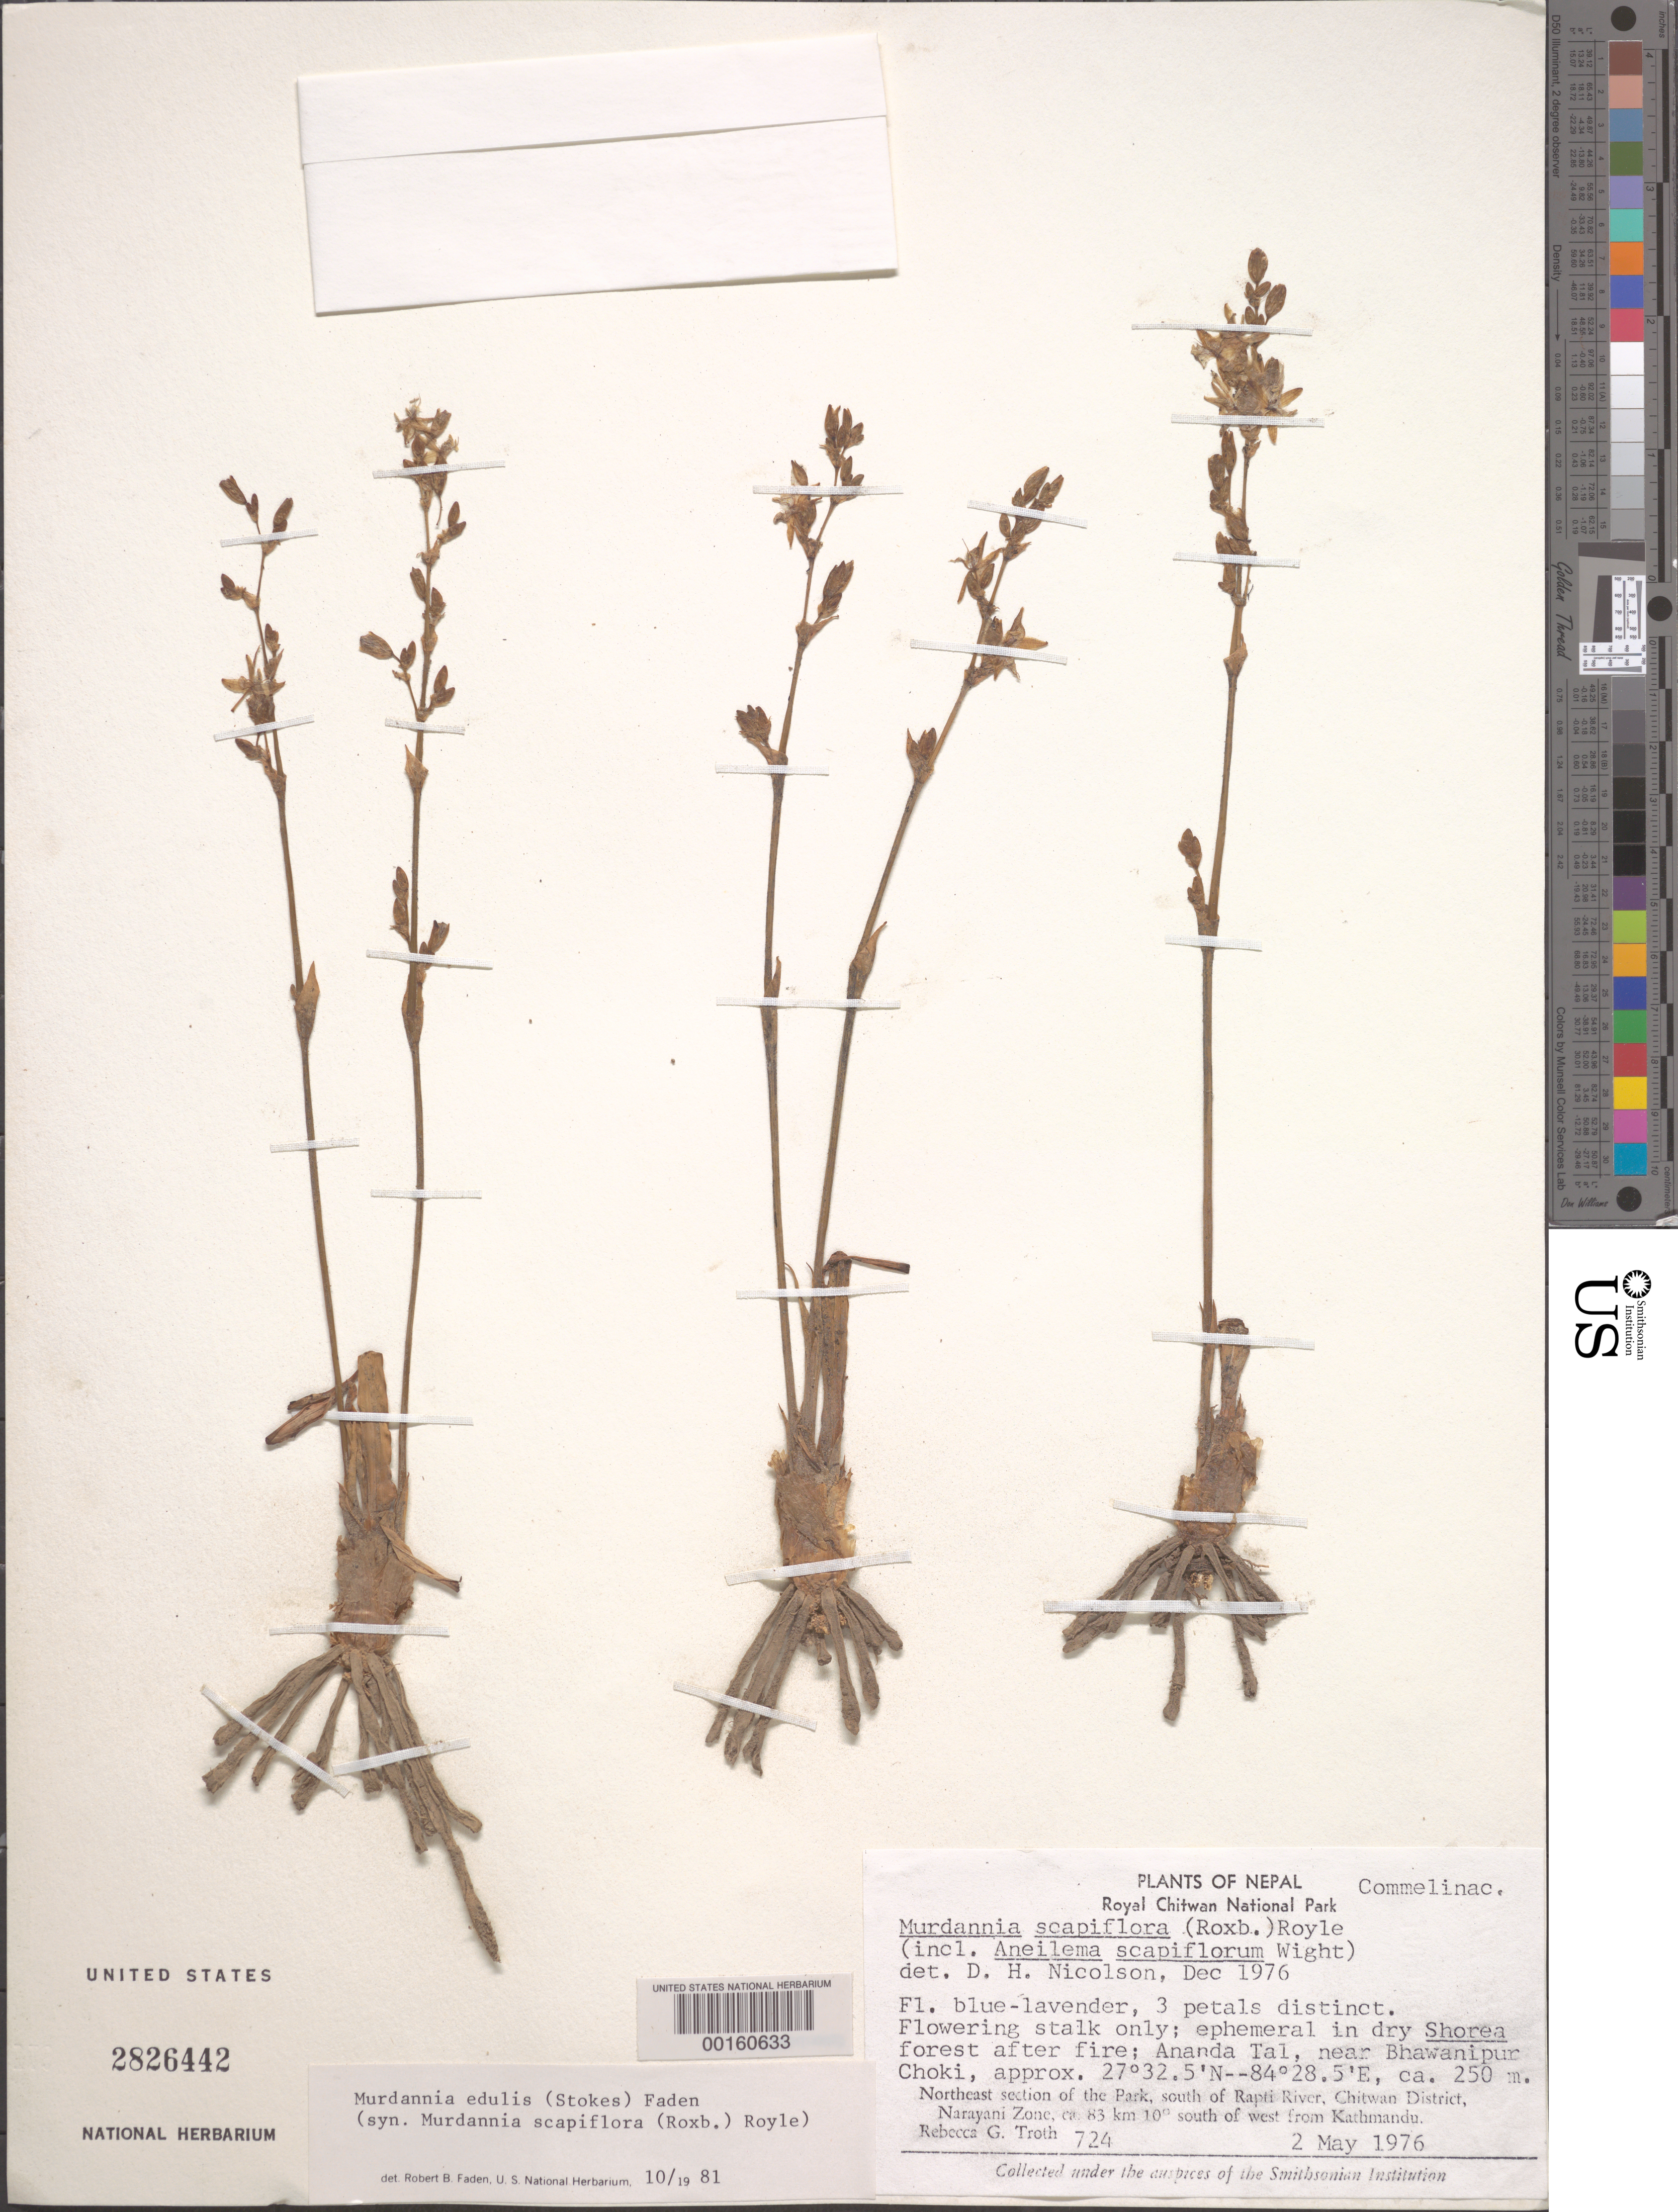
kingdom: Plantae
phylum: Tracheophyta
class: Liliopsida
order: Commelinales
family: Commelinaceae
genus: Murdannia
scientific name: Murdannia edulis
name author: (Stokes) Faden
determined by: Faden, Robert B., (US), Smithsonian Institution - National Museum of Natural History (UNITED STATES)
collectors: R. Troth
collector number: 724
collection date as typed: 02 May 1976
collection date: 1976-05-02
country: Nepal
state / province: Narayani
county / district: Chitwan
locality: S of rapti river, royal chitwan national park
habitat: Dry shorea forest after fire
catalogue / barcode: US 2826442